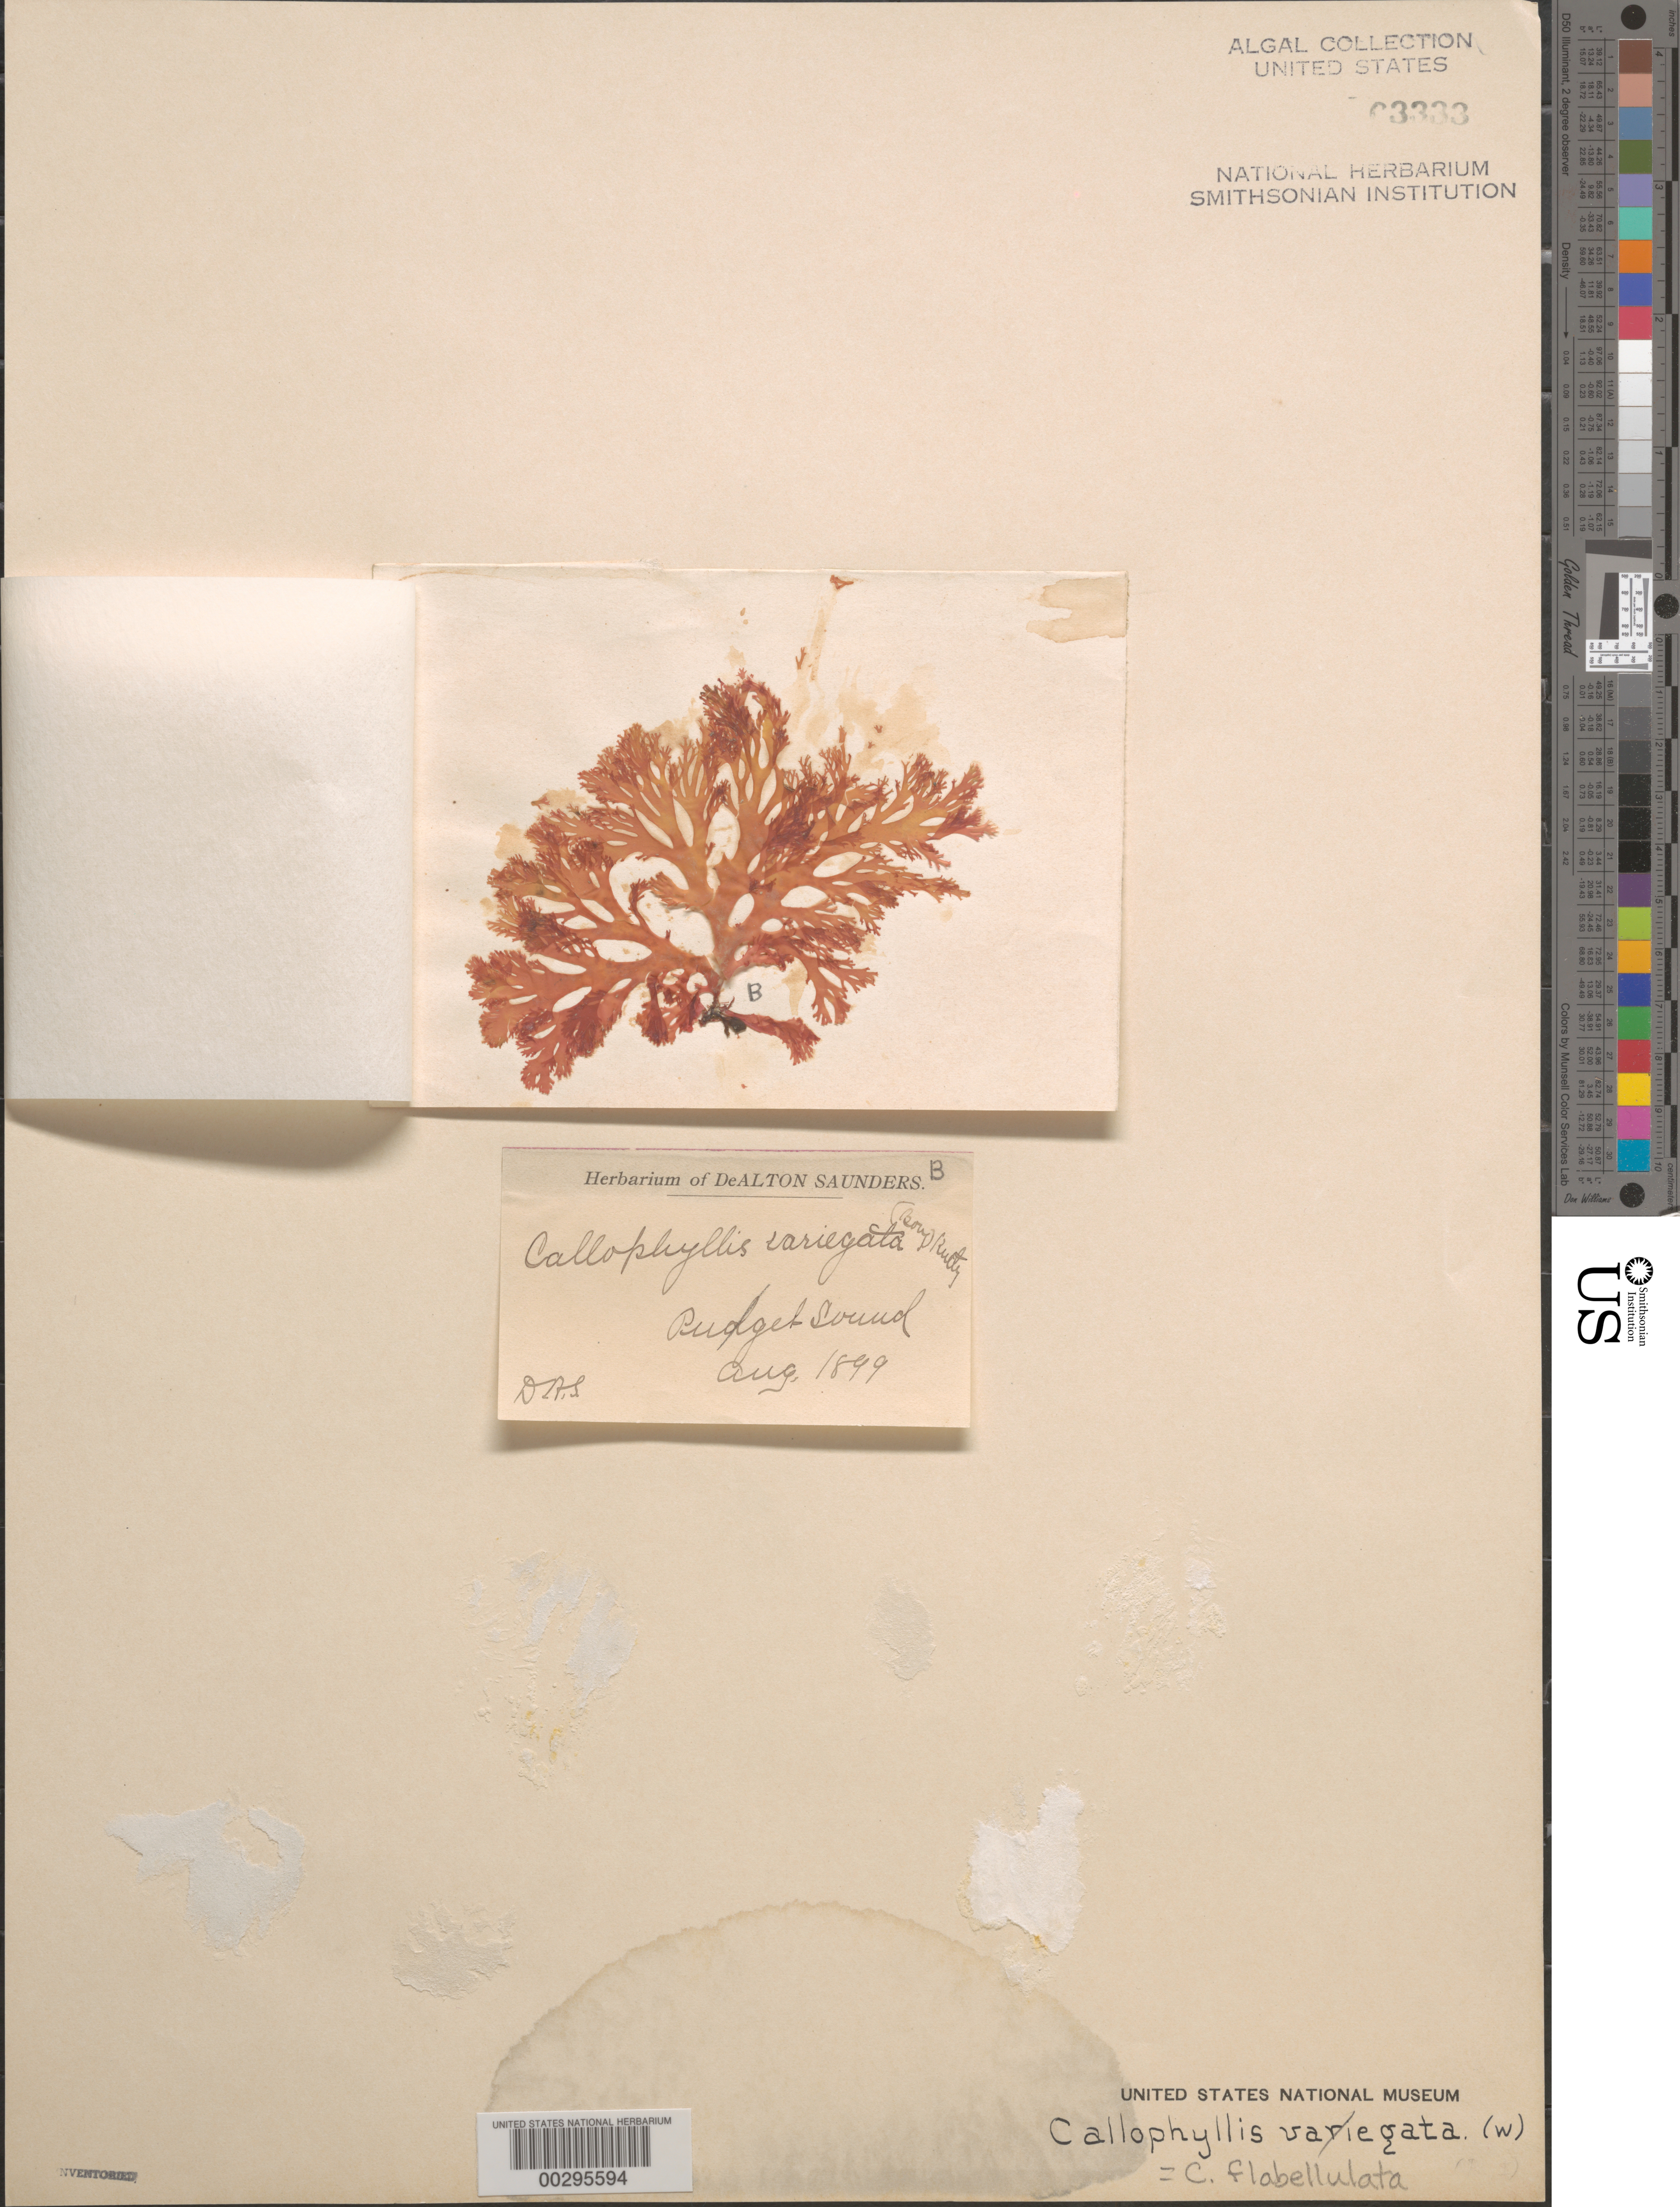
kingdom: Plantae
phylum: Rhodophyta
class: Florideophyceae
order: Gigartinales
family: Kallymeniaceae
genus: Callophyllis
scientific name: Callophyllis flabellulata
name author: Harv.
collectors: D. Saunders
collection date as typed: Aug 1899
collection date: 1899-08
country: United States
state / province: Washington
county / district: King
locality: Puget Sound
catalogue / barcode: US 3333